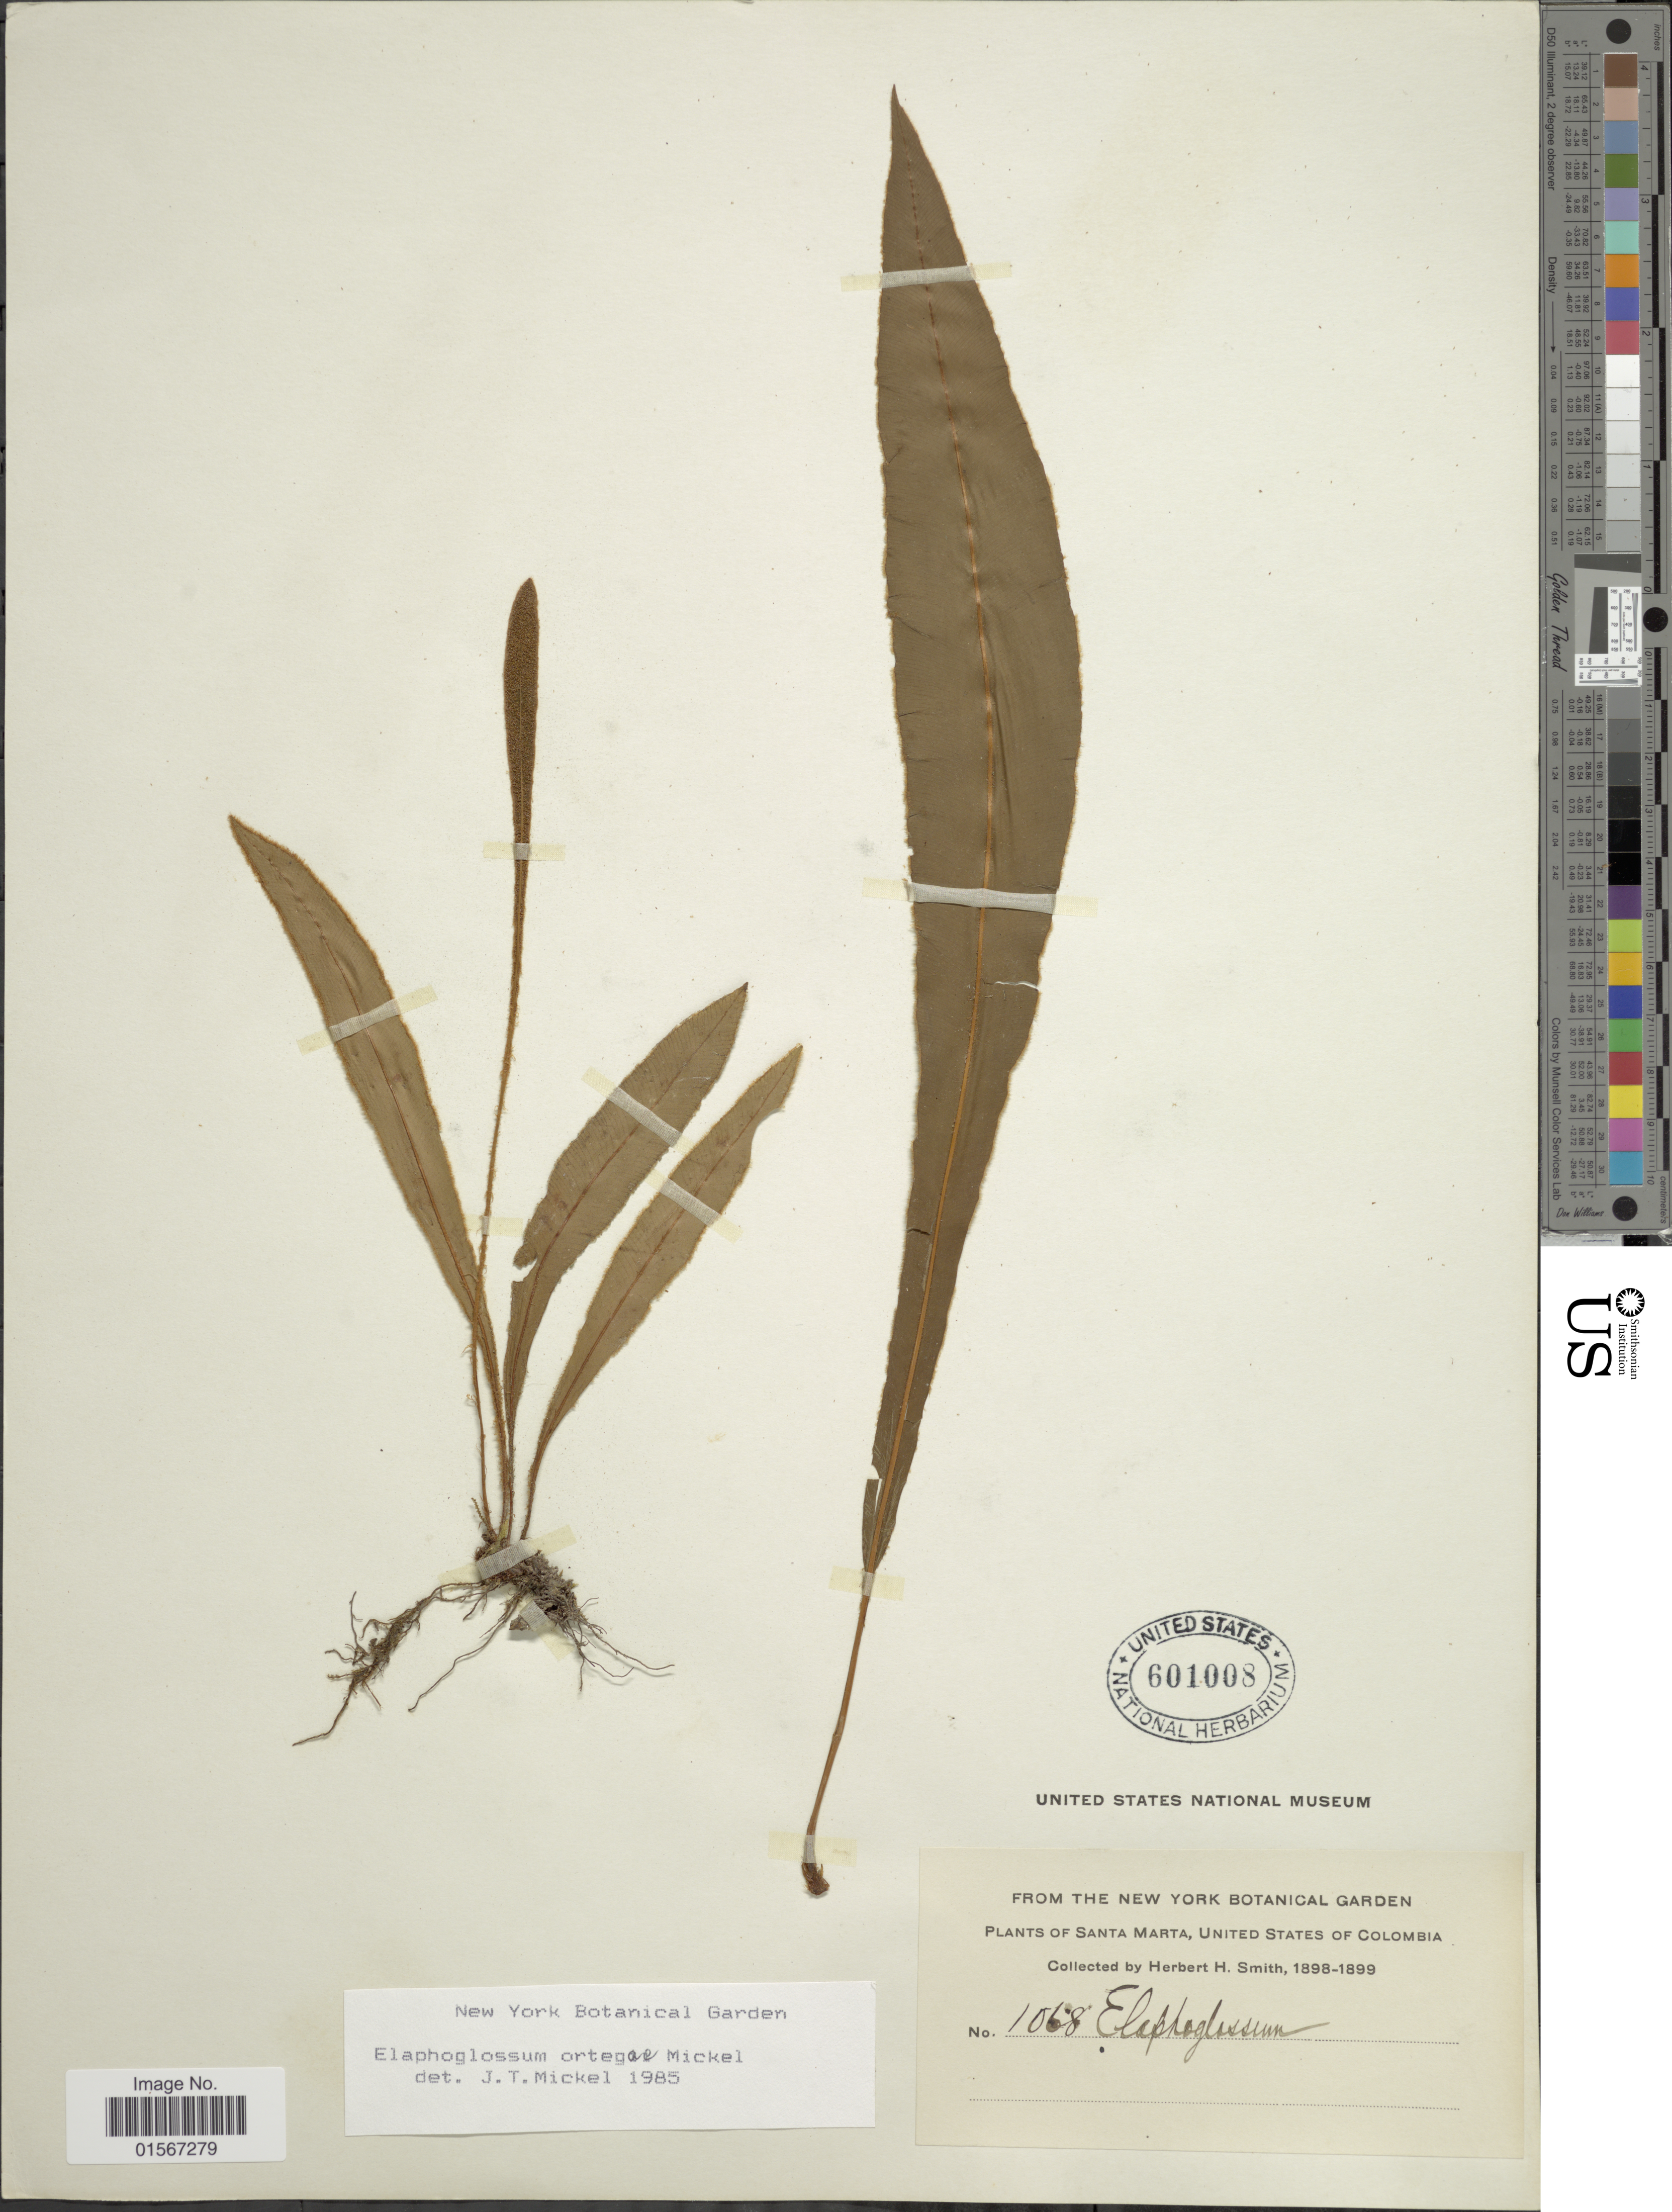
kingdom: Plantae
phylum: Tracheophyta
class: Polypodiopsida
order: Polypodiales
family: Dryopteridaceae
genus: Elaphoglossum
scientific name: Elaphoglossum ortegae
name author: Mickel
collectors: Herbert H. Smith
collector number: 1068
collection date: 1898/1899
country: Colombia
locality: Santa Marta, United States of Colombia.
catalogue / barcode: US 601008